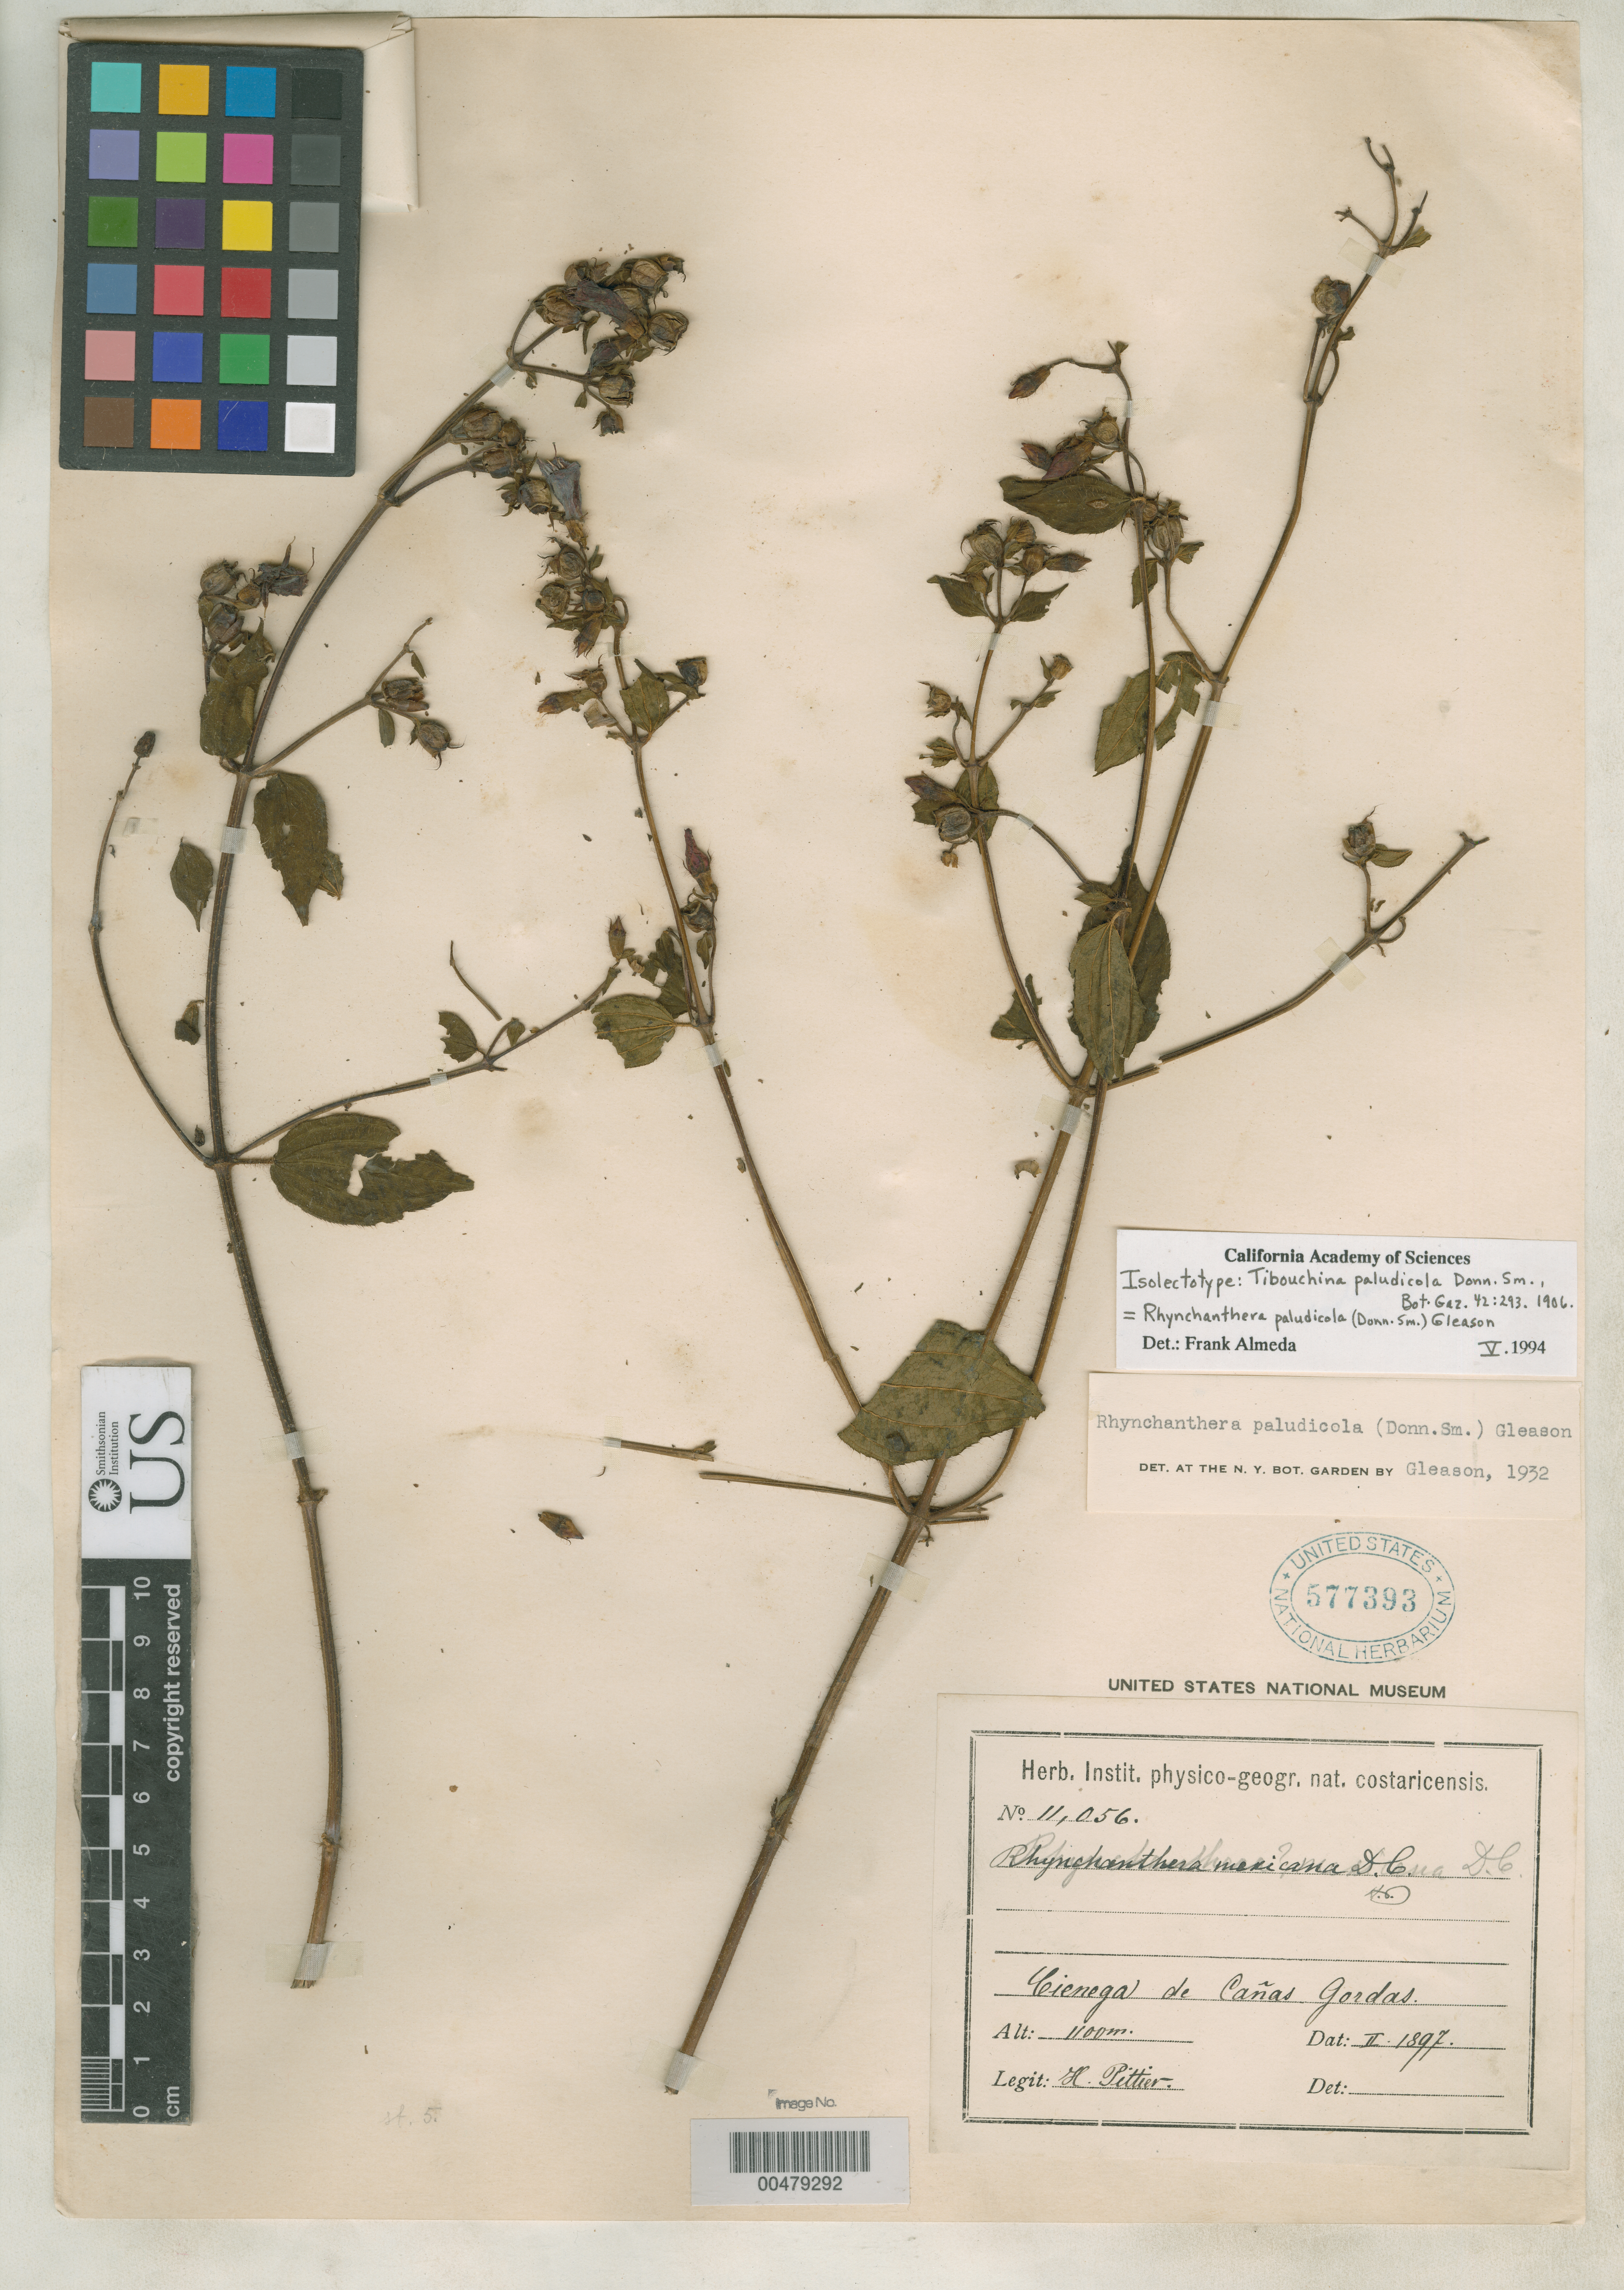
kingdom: Plantae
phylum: Tracheophyta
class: Magnoliopsida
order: Myrtales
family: Melastomataceae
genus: Tibouchina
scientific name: Tibouchina paludicola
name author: Donn. Sm.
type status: Isolectotype; Syntype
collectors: H. F. Pittier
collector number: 11056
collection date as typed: Feb 1897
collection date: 1897-02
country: Costa Rica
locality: Cienega de Cañas Gordas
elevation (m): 1100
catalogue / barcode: US 577393